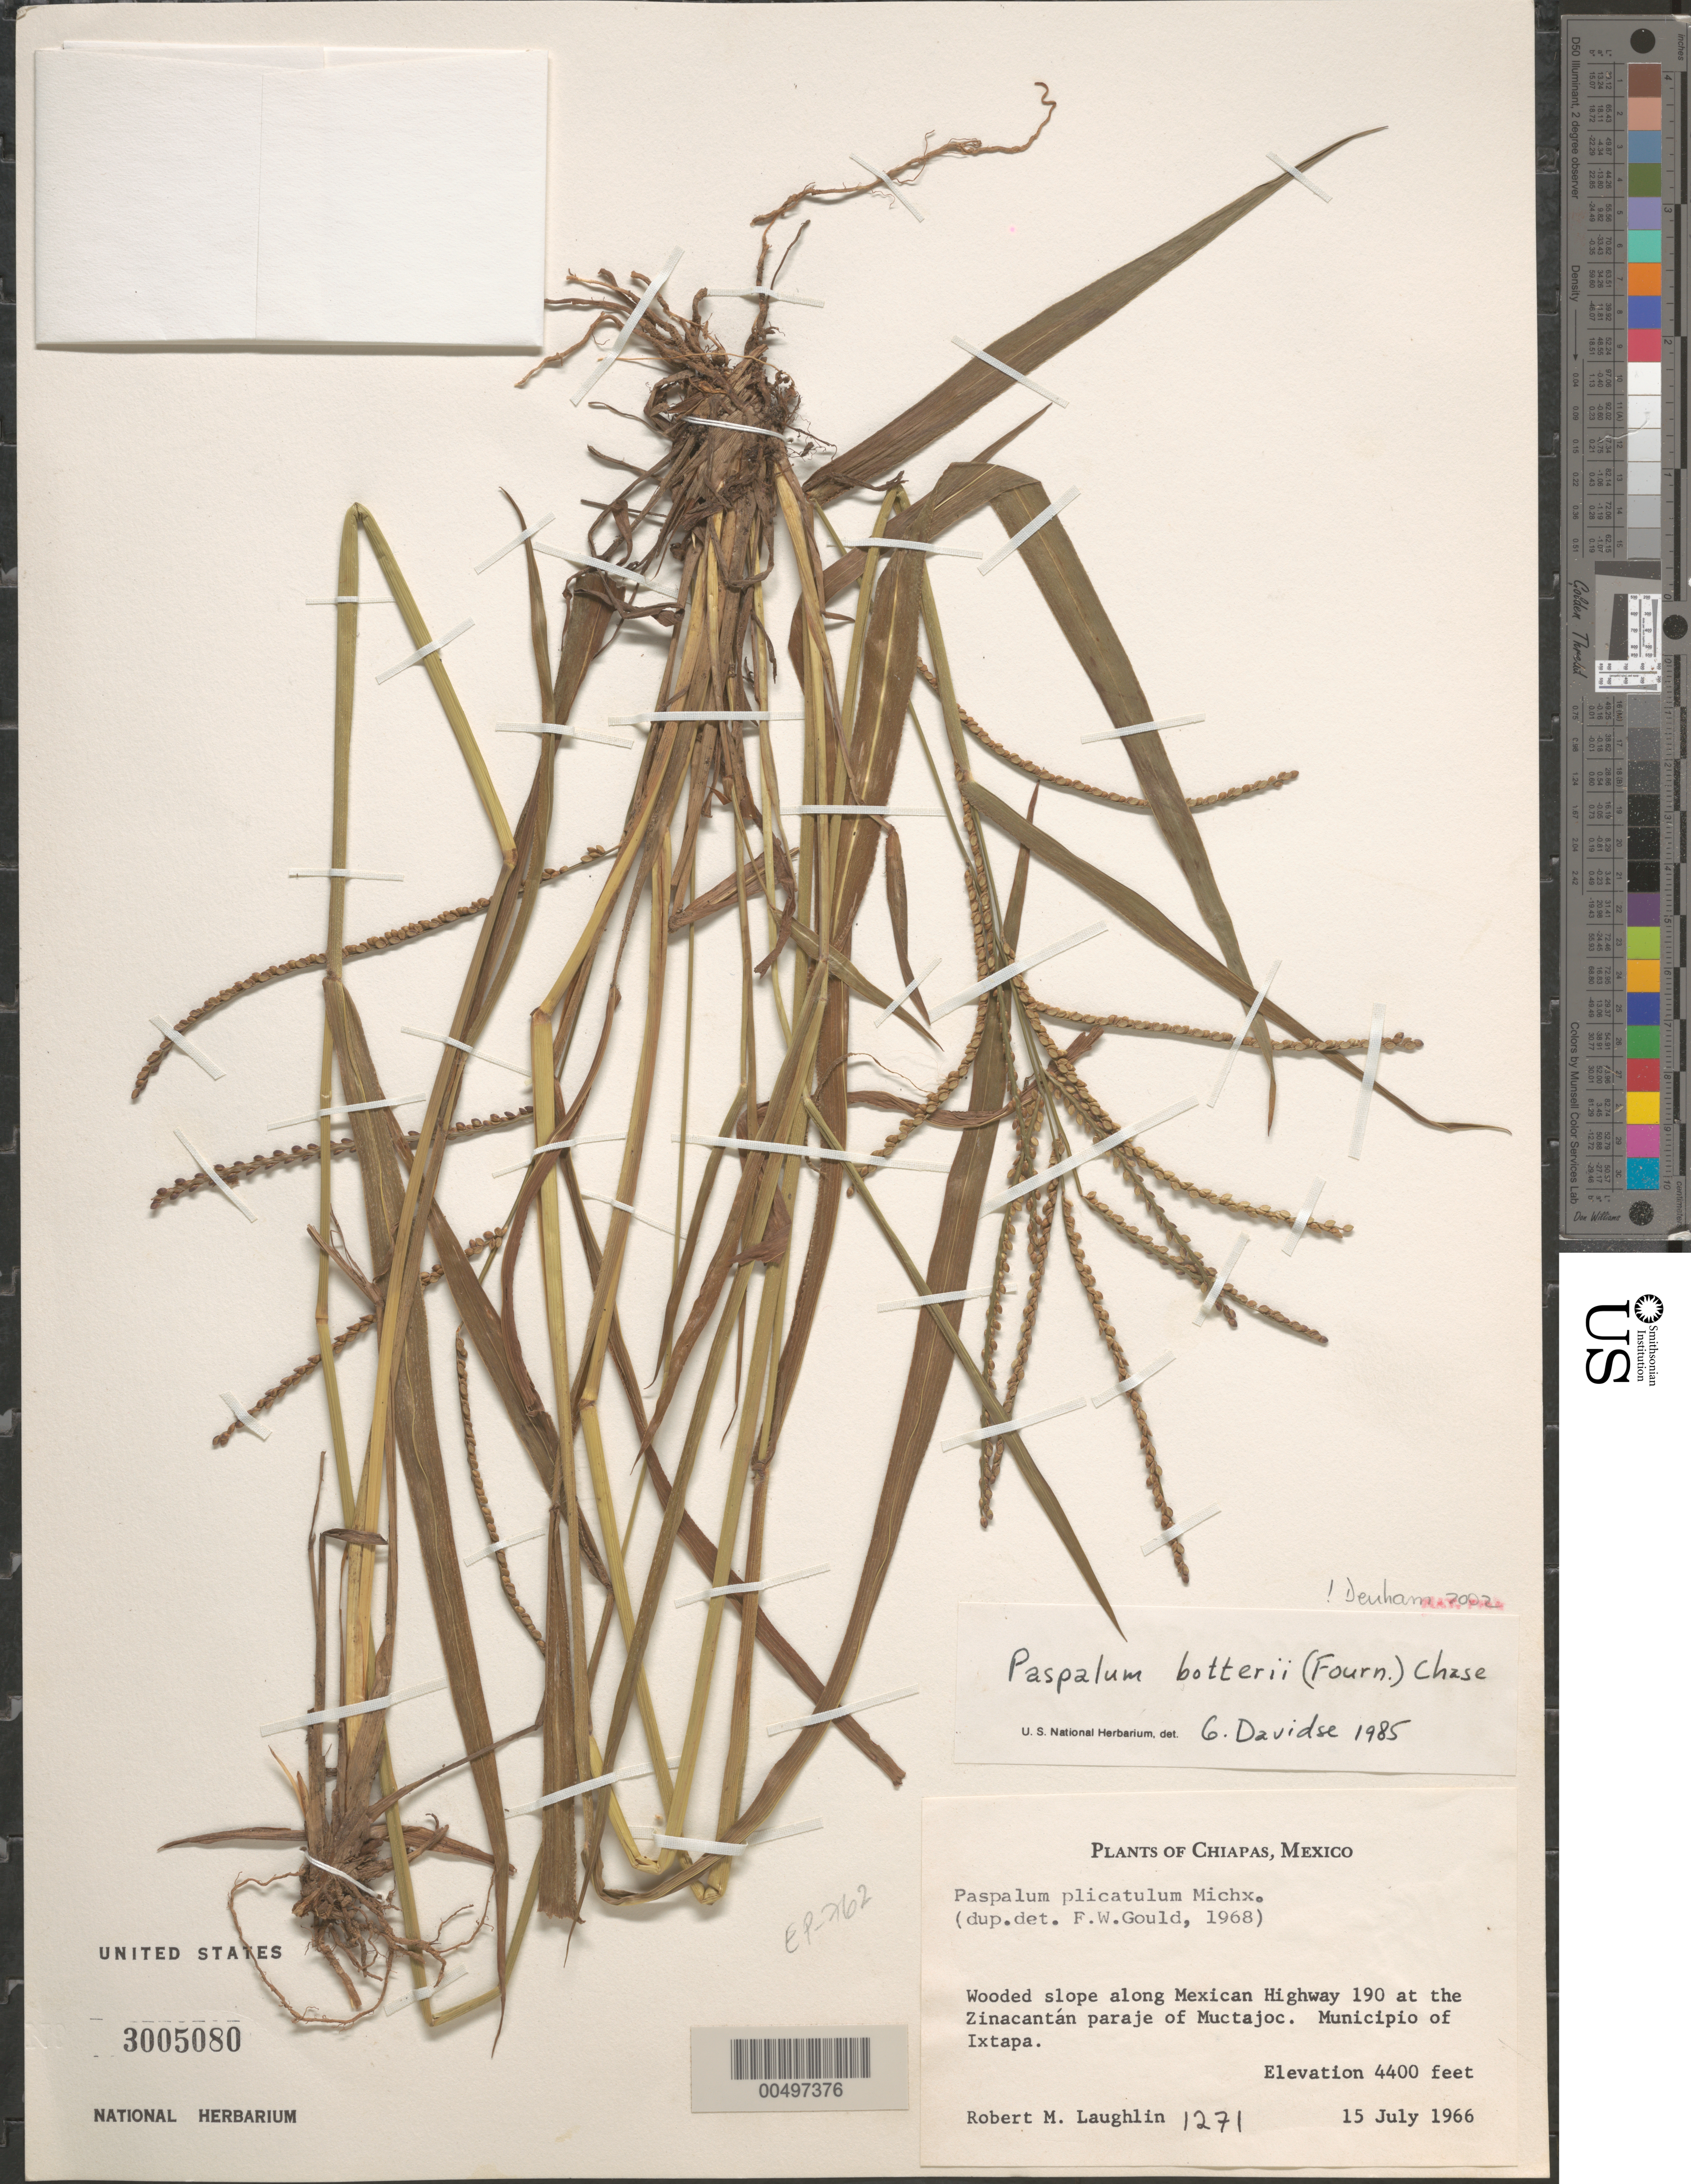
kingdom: Plantae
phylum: Tracheophyta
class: Liliopsida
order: Poales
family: Poaceae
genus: Paspalum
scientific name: Paspalum botteri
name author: (E. Fourn.) Chase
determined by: Davidse, Gerrit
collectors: R. M. Laughlin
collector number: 1271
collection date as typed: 15 Jul 1966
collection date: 1966-07-15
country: Mexico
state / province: Chiapas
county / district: Ixtapa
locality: Along Mexican Hwy 190 at the Zinacantán paraje of Muctajoc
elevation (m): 1341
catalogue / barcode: US 3005080